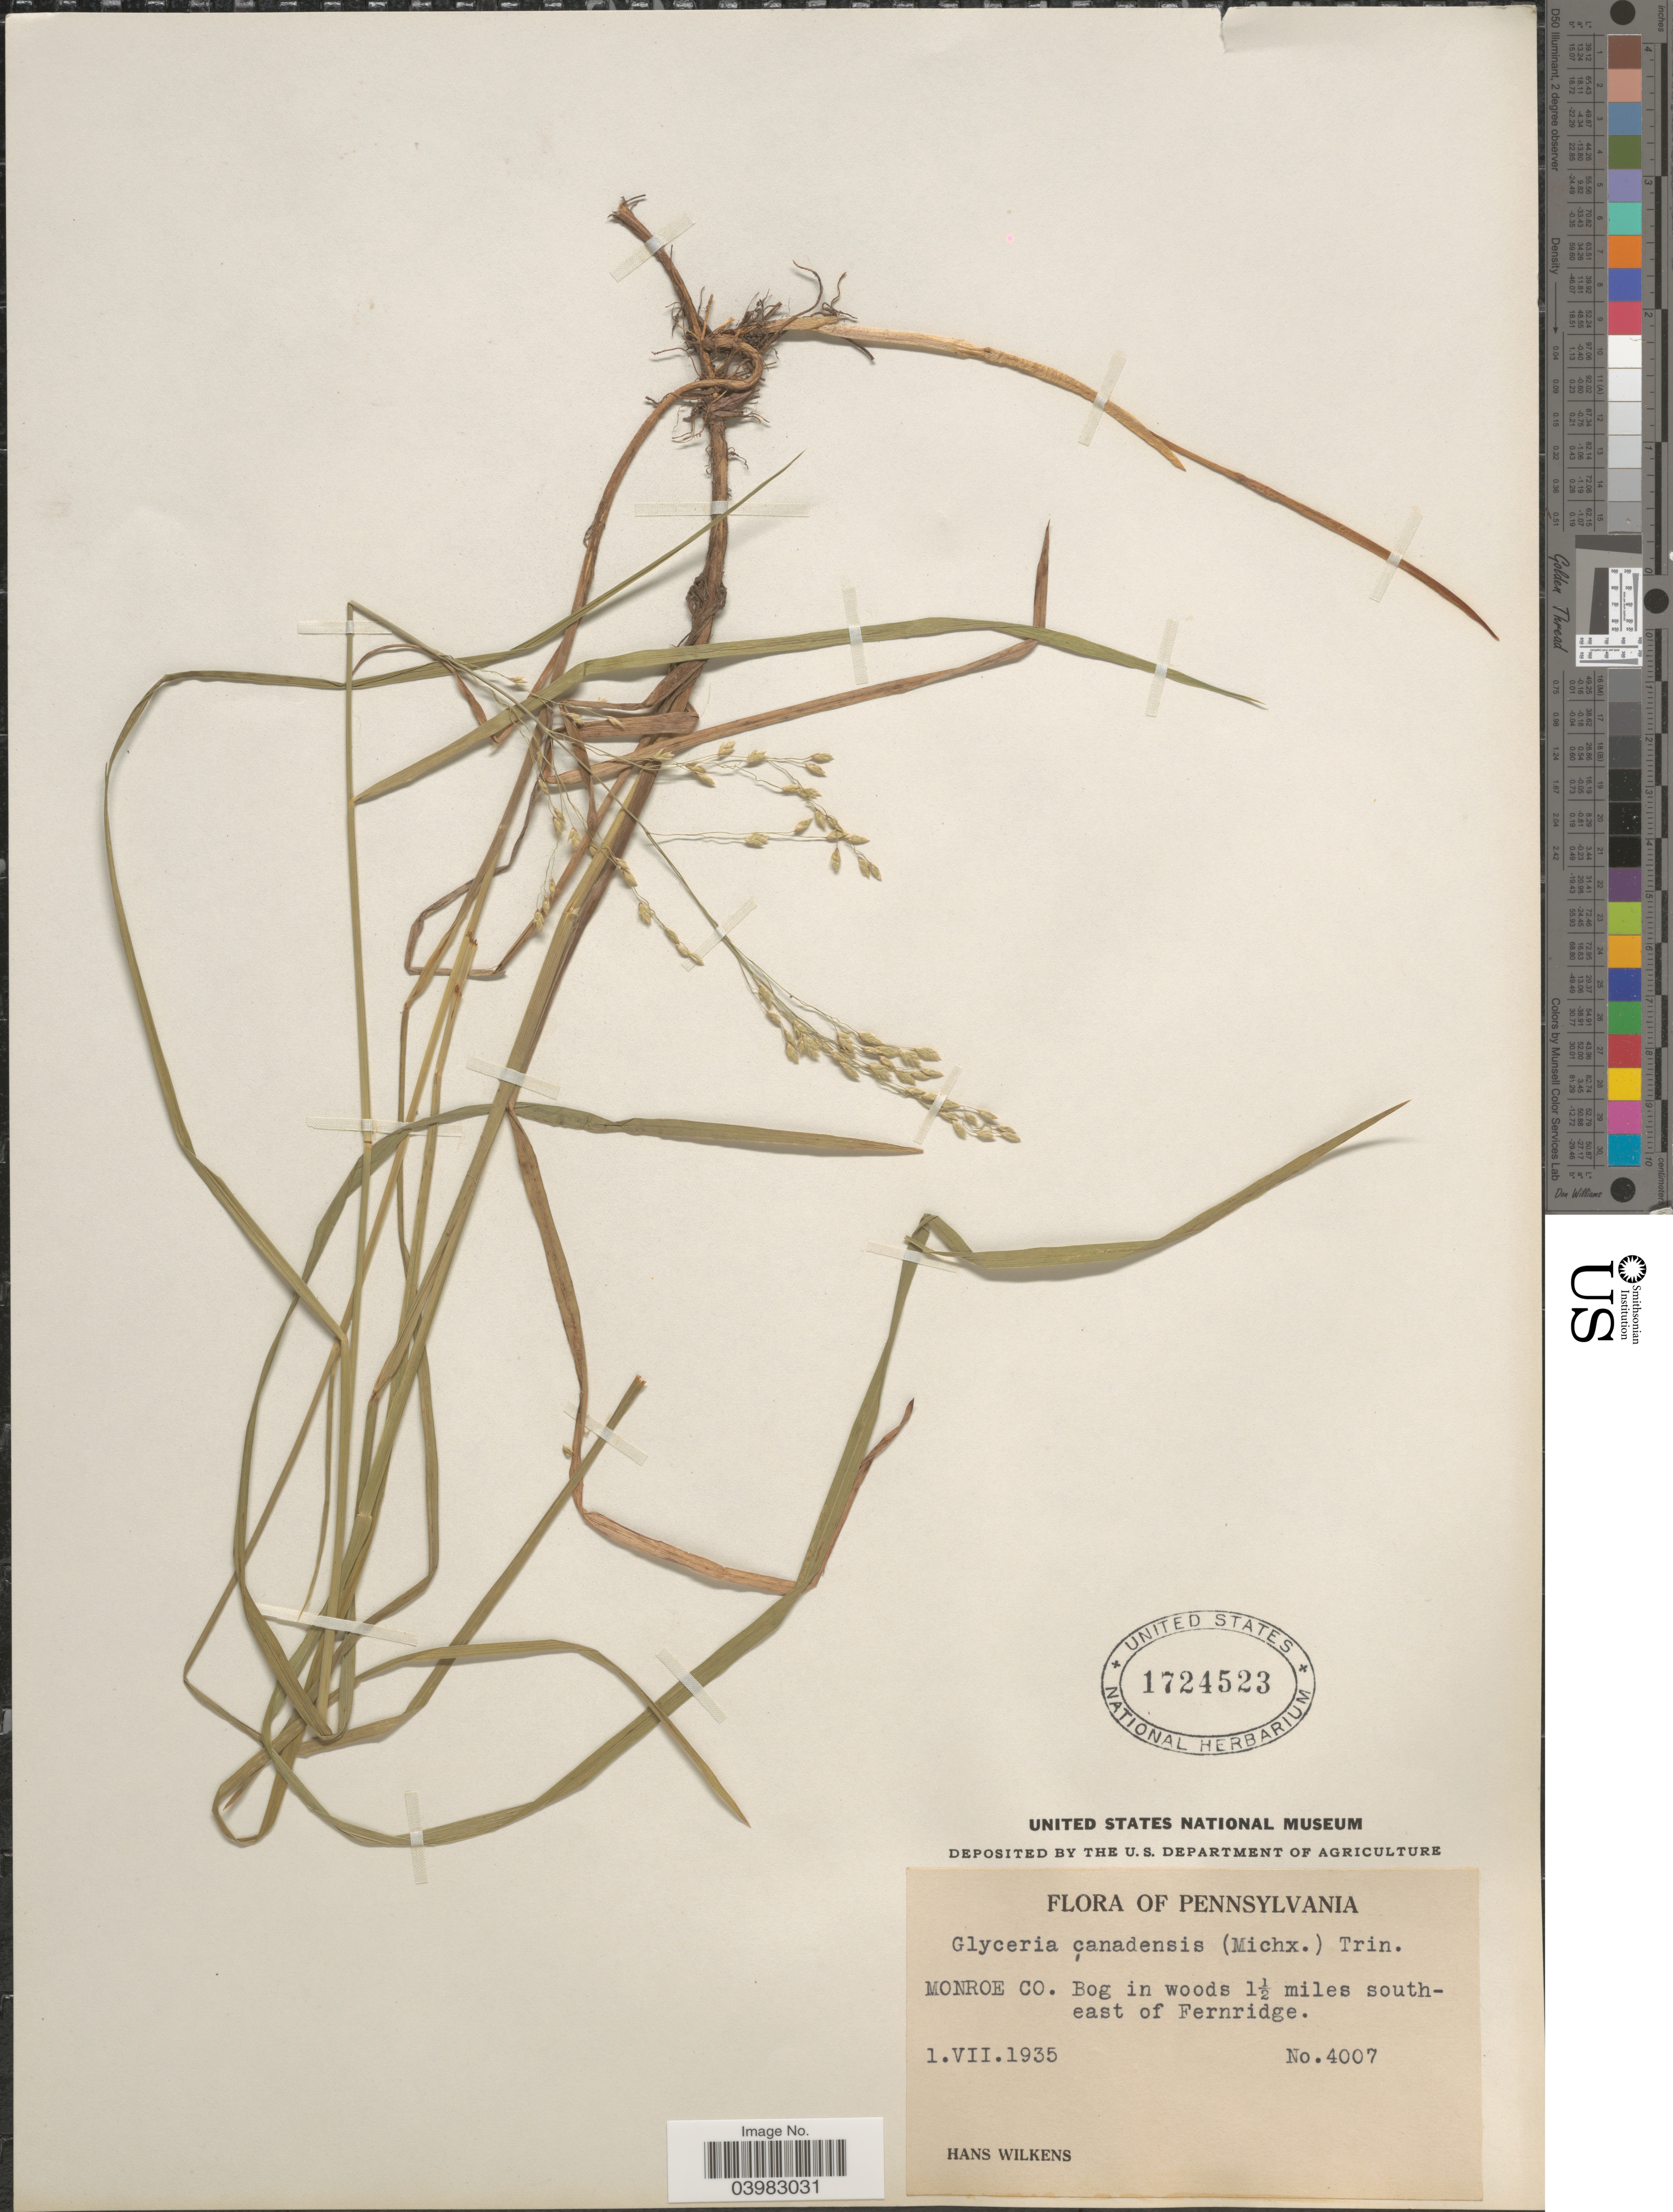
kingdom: Plantae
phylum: Tracheophyta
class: Liliopsida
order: Poales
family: Poaceae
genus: Glyceria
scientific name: Glyceria canadensis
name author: (Michx.) Trin.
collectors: H. Wilkens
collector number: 4007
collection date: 1935-07-01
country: United States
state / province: Pennsylvania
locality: Monroe Co. Bog in woods 1½ miles south-east of Fernridge.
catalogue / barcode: US 1724523